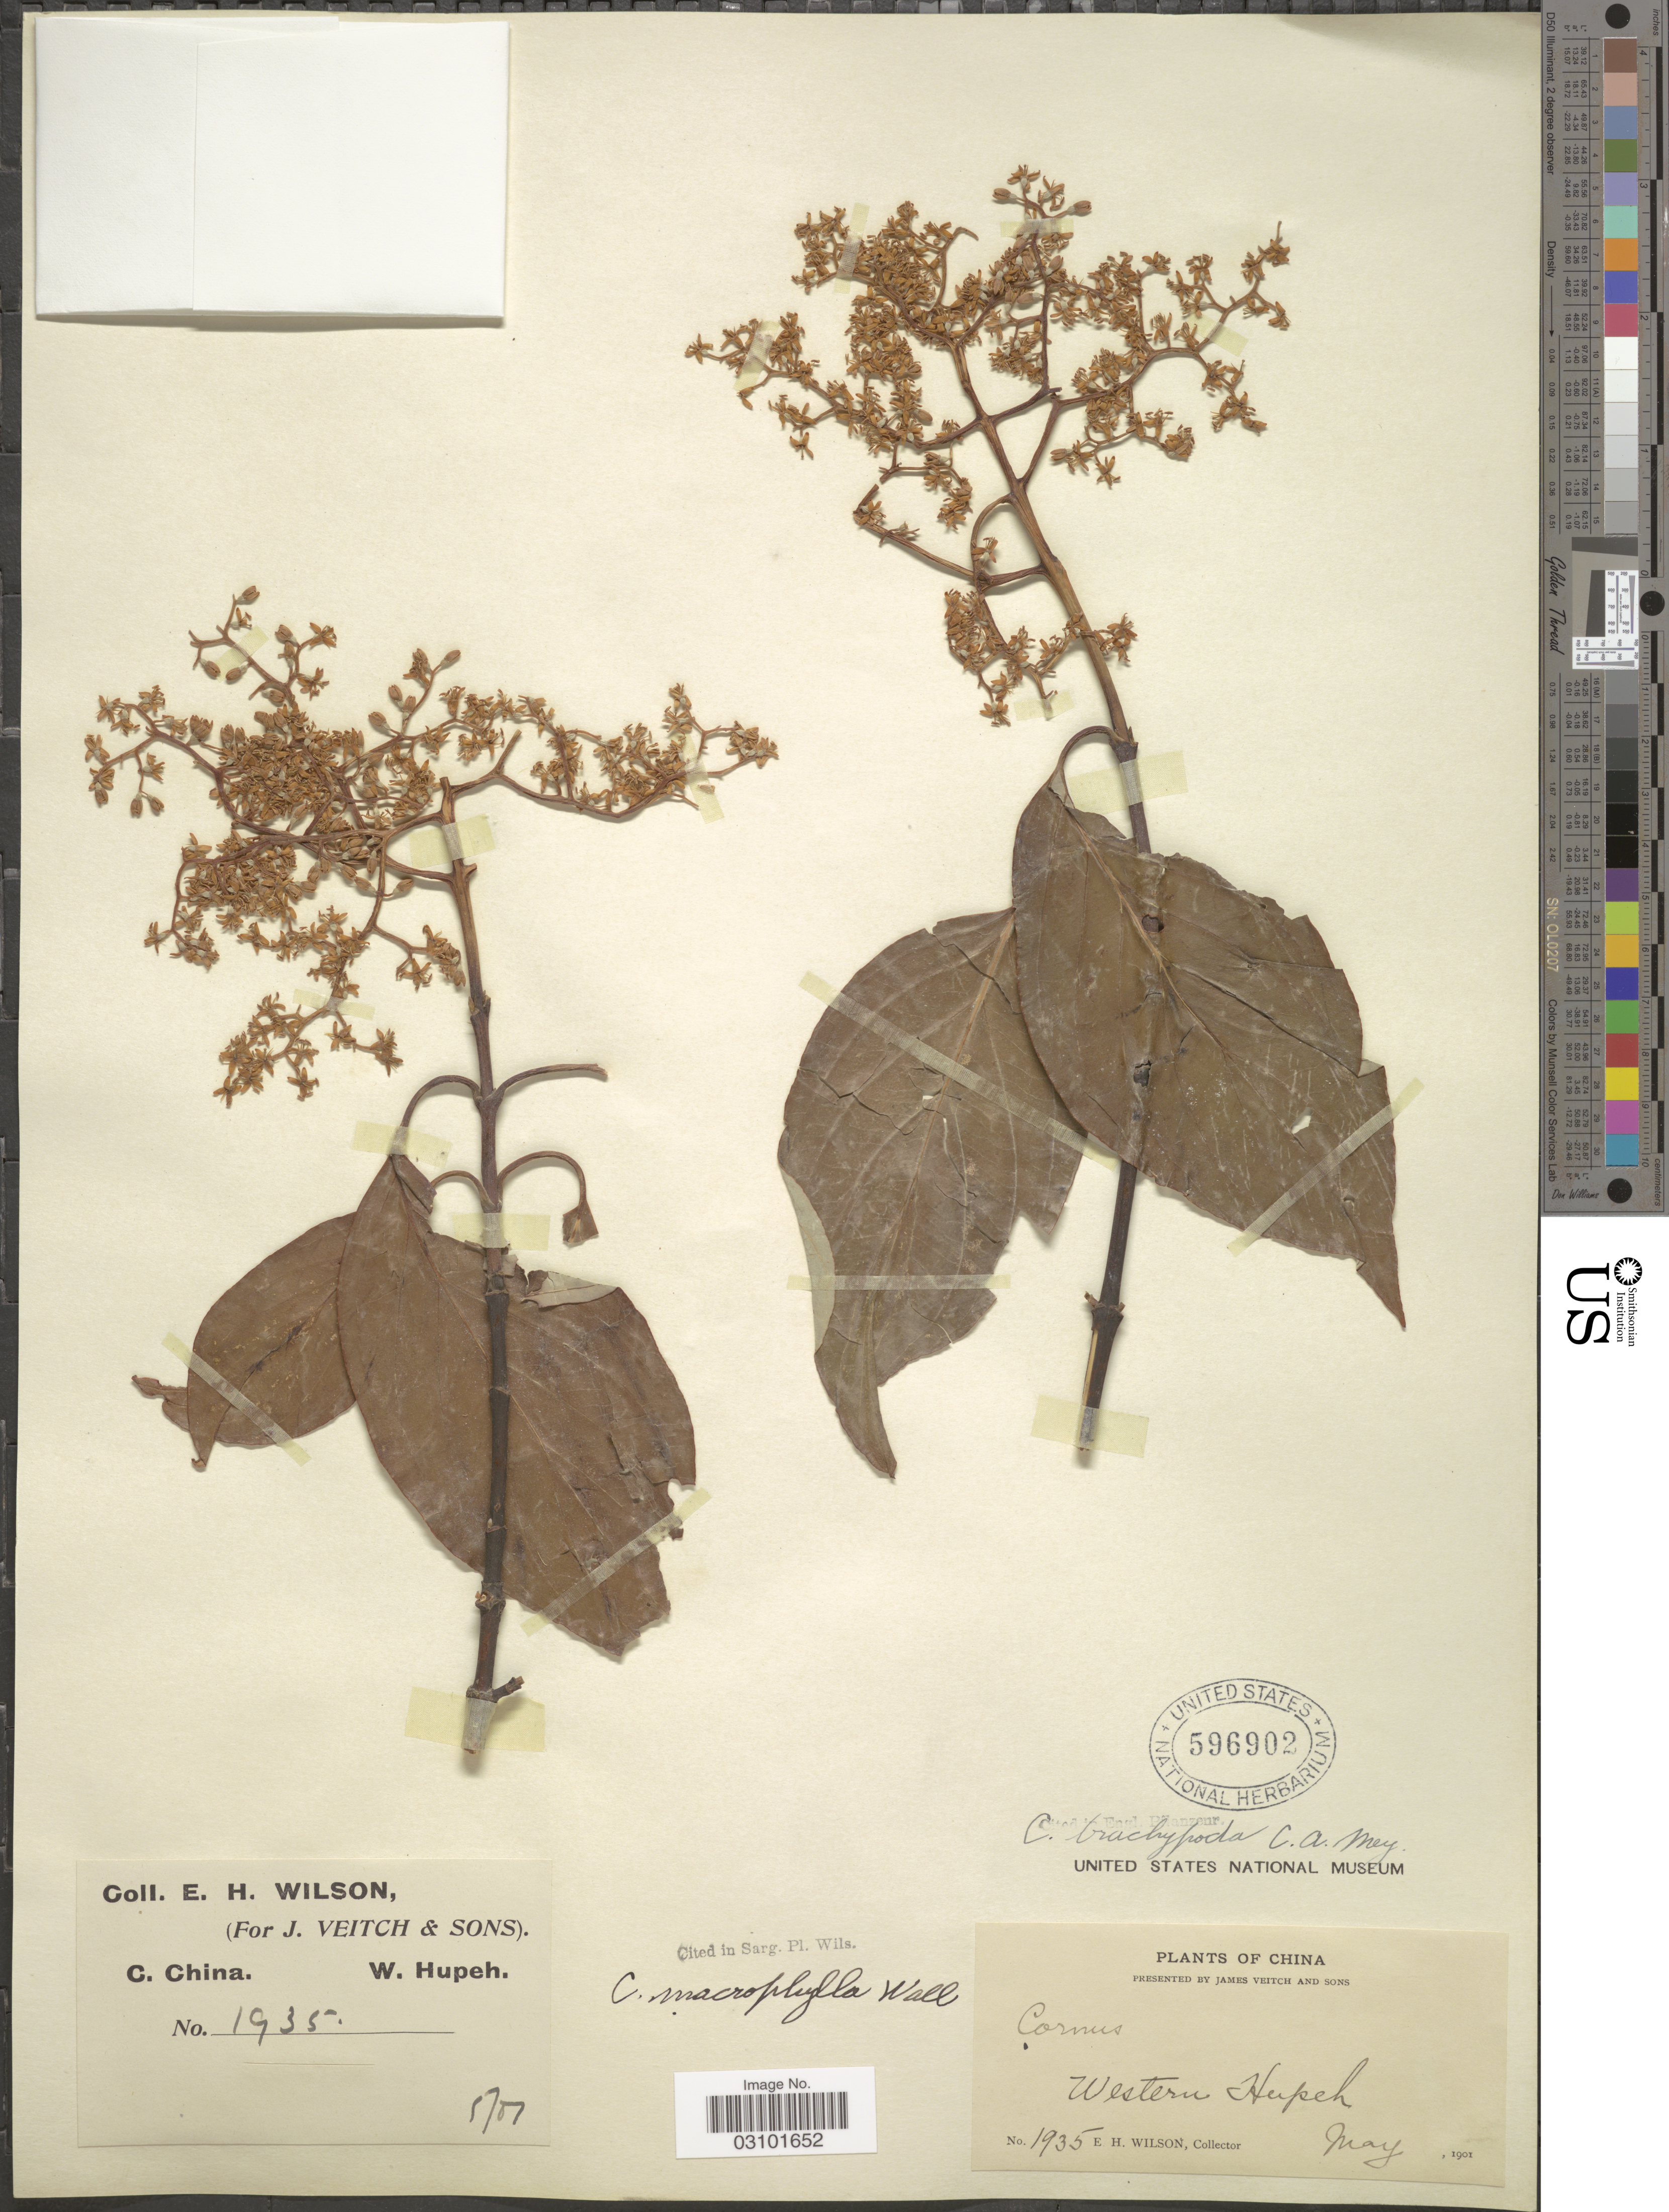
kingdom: Plantae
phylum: Tracheophyta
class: Magnoliopsida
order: Cornales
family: Cornaceae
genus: Cornus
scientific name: Cornus macrophylla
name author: Wall.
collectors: E. Wilson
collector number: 1935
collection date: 1901-05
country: China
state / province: Hubei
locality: Western Hupeh, C. China.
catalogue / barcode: US 596902